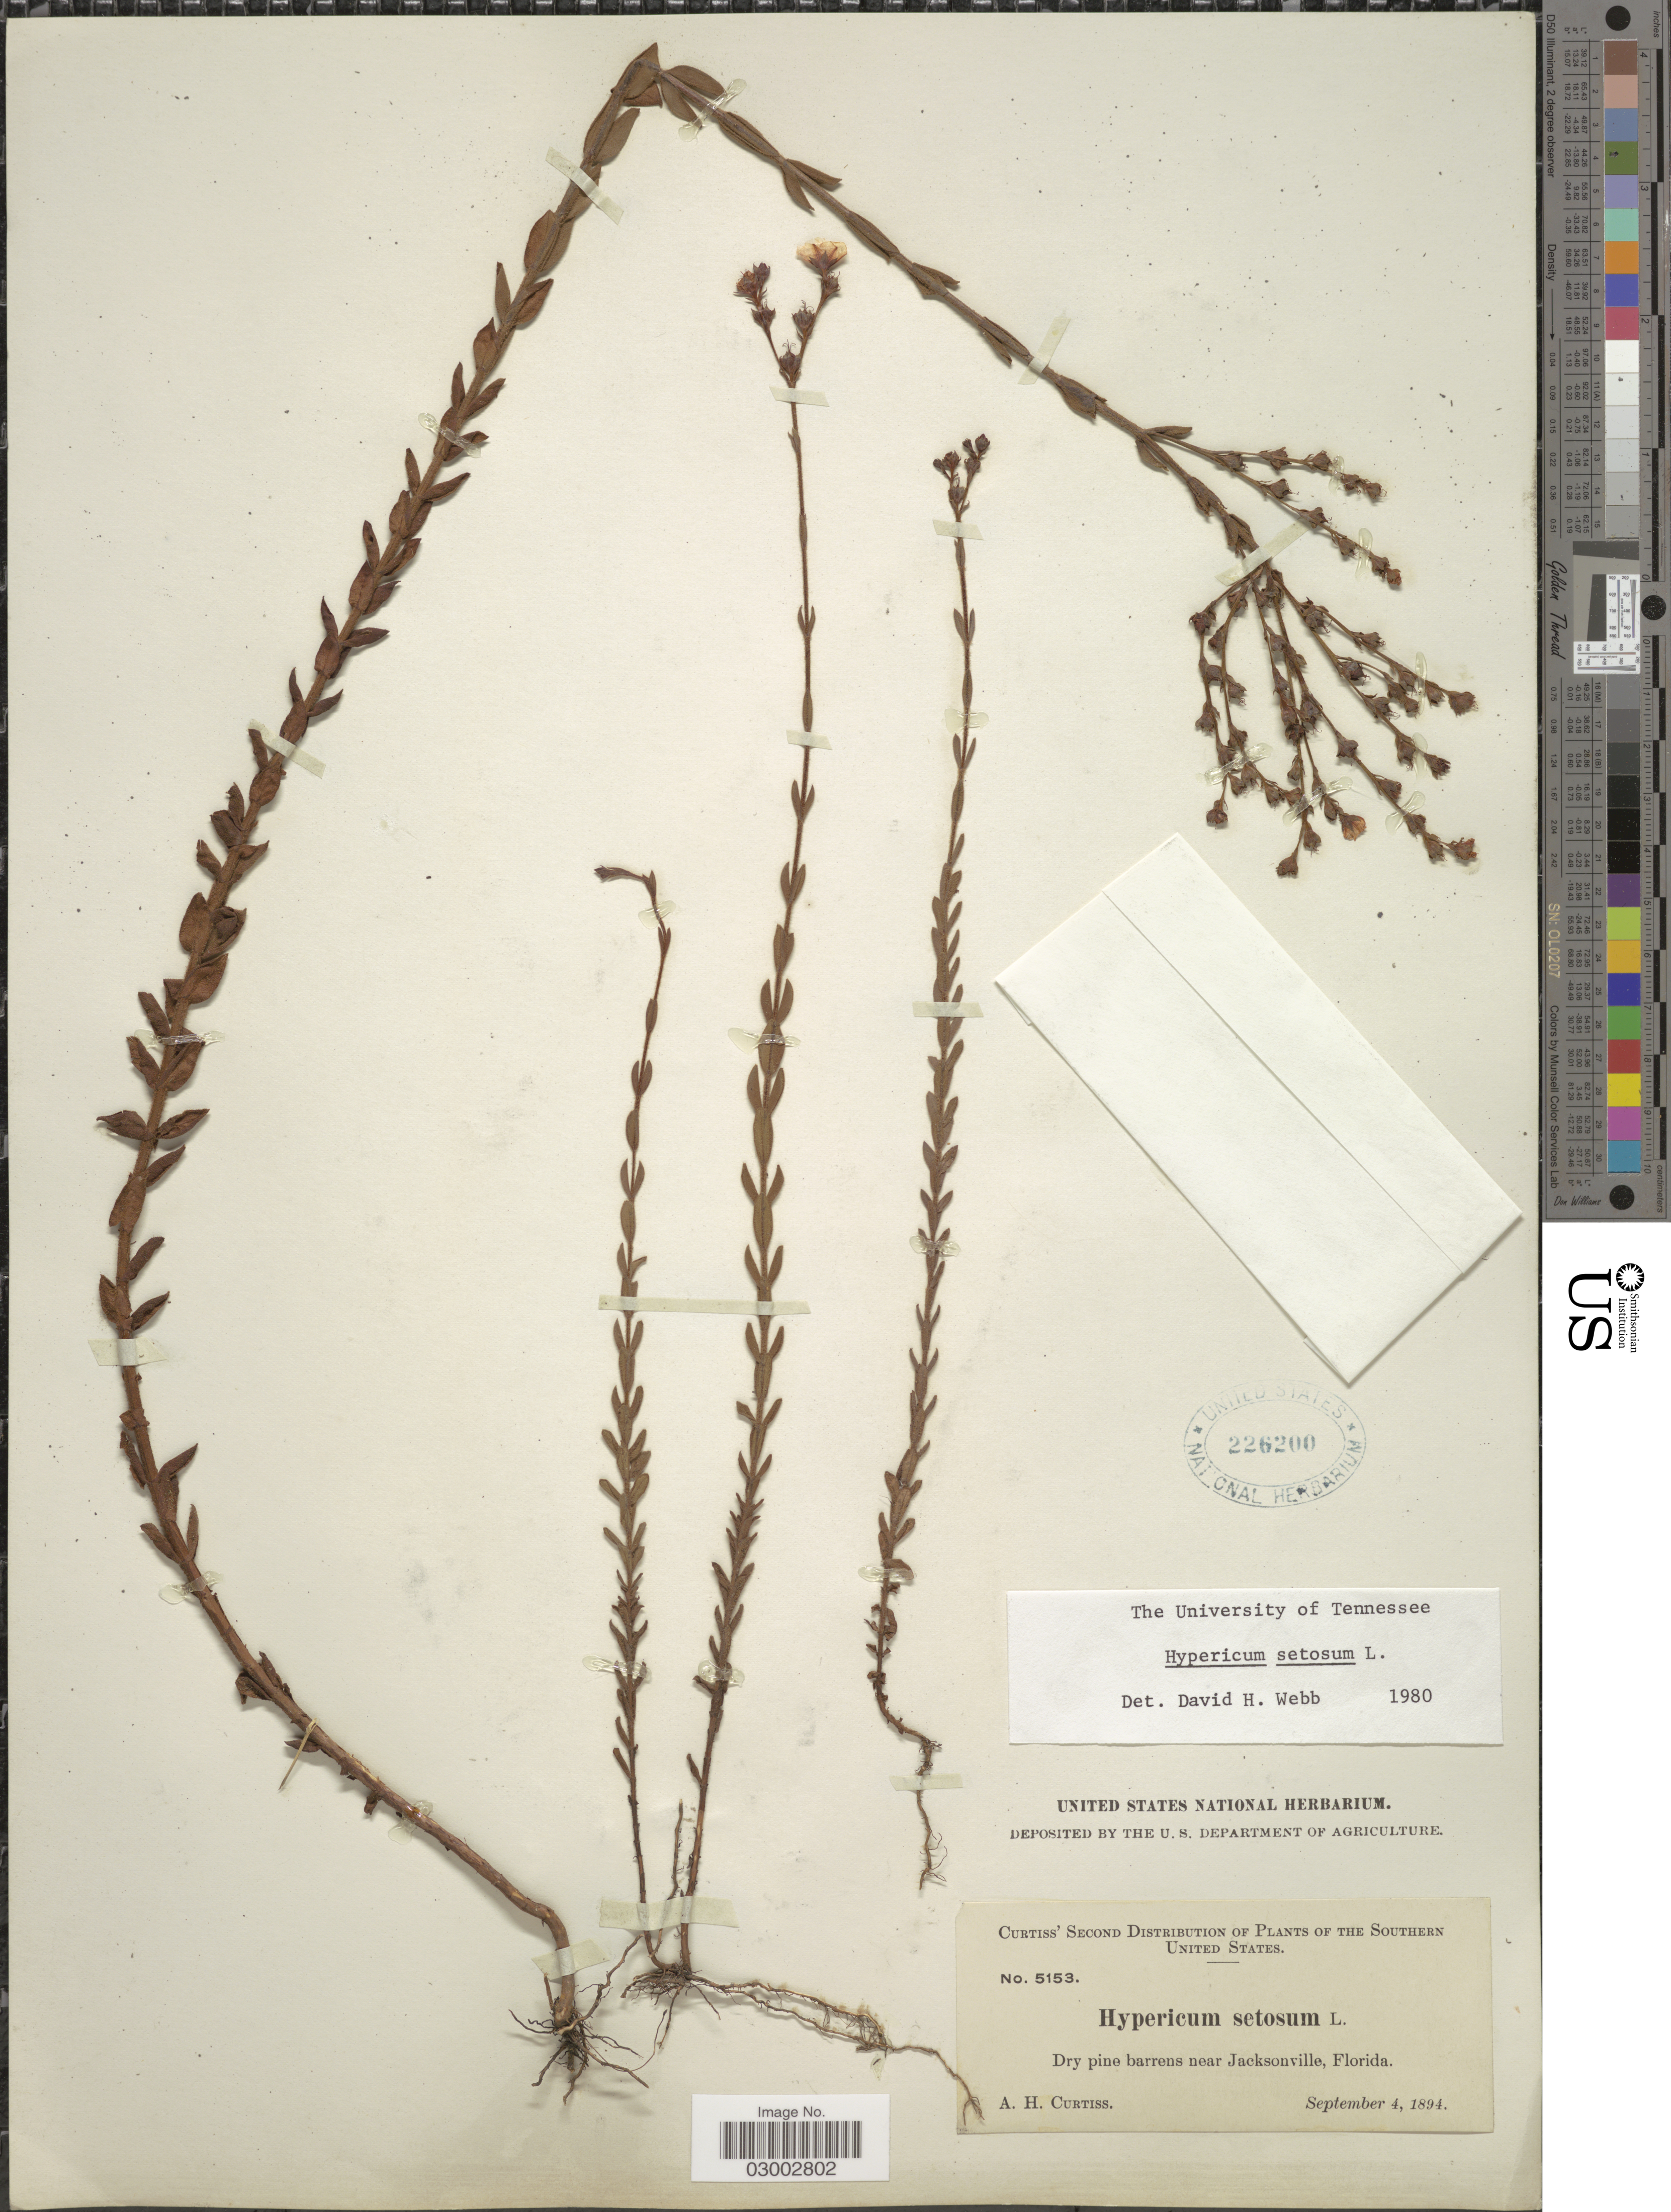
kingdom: Plantae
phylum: Tracheophyta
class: Magnoliopsida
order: Malpighiales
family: Hypericaceae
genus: Hypericum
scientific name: Hypericum setosum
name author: L.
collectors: A. H. Curtiss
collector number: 5153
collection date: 1894-09-04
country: United States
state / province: Florida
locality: Southern United States. Dry pine barrens near Jacksonville.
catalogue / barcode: US 226200